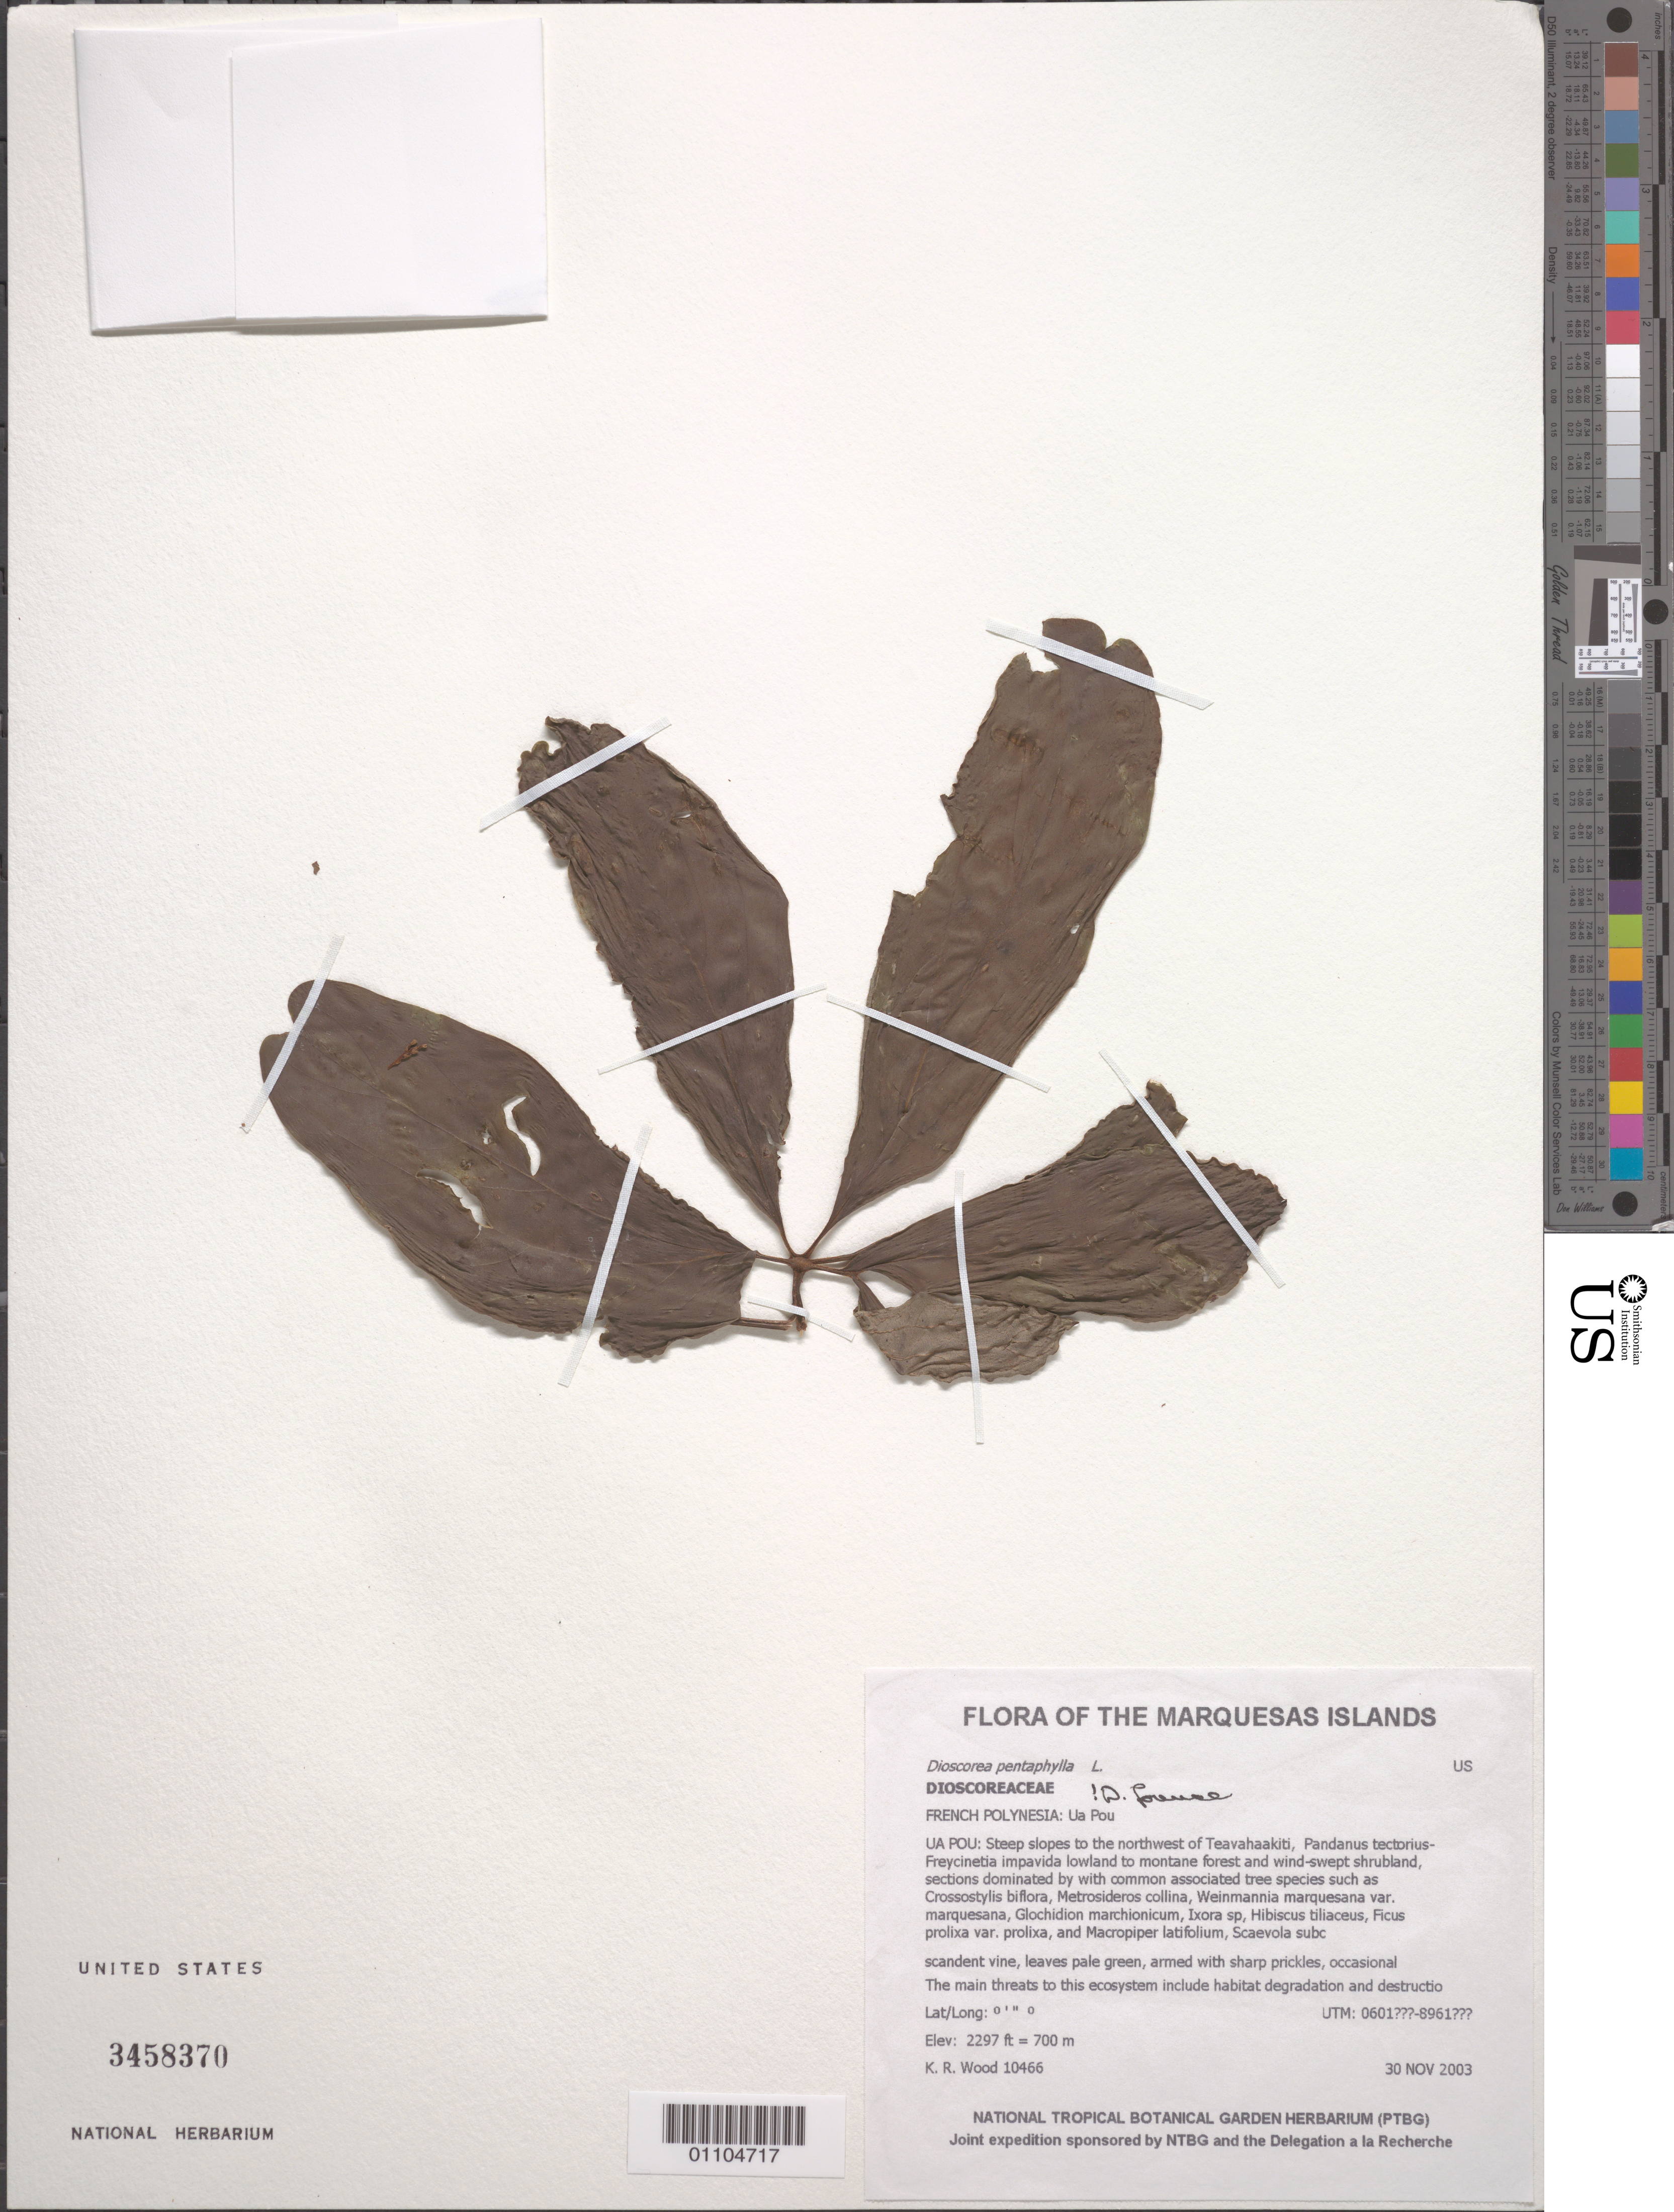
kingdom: Plantae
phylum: Tracheophyta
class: Liliopsida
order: Dioscoreales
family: Dioscoreaceae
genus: Dioscorea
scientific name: Dioscorea pentaphylla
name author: L.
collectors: K. R. Wood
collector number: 10466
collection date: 2003-11-30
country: French Polynesia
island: Ua Pou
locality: Steep slopes to the northwest of Teavahaakiti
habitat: Partial shade, mesic to wet. Pandanus tectorius-Freycinetia impavida lowland to montane forest and wind-swept shrubland; Upper slope, W aspect, steep slope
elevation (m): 700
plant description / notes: Feral pigs [only a few pigs observed], catastrophic extinction through environmental events, predation by rats [Rattus exulans] that eat seeds, competition with non-native plants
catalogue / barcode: US 3458370